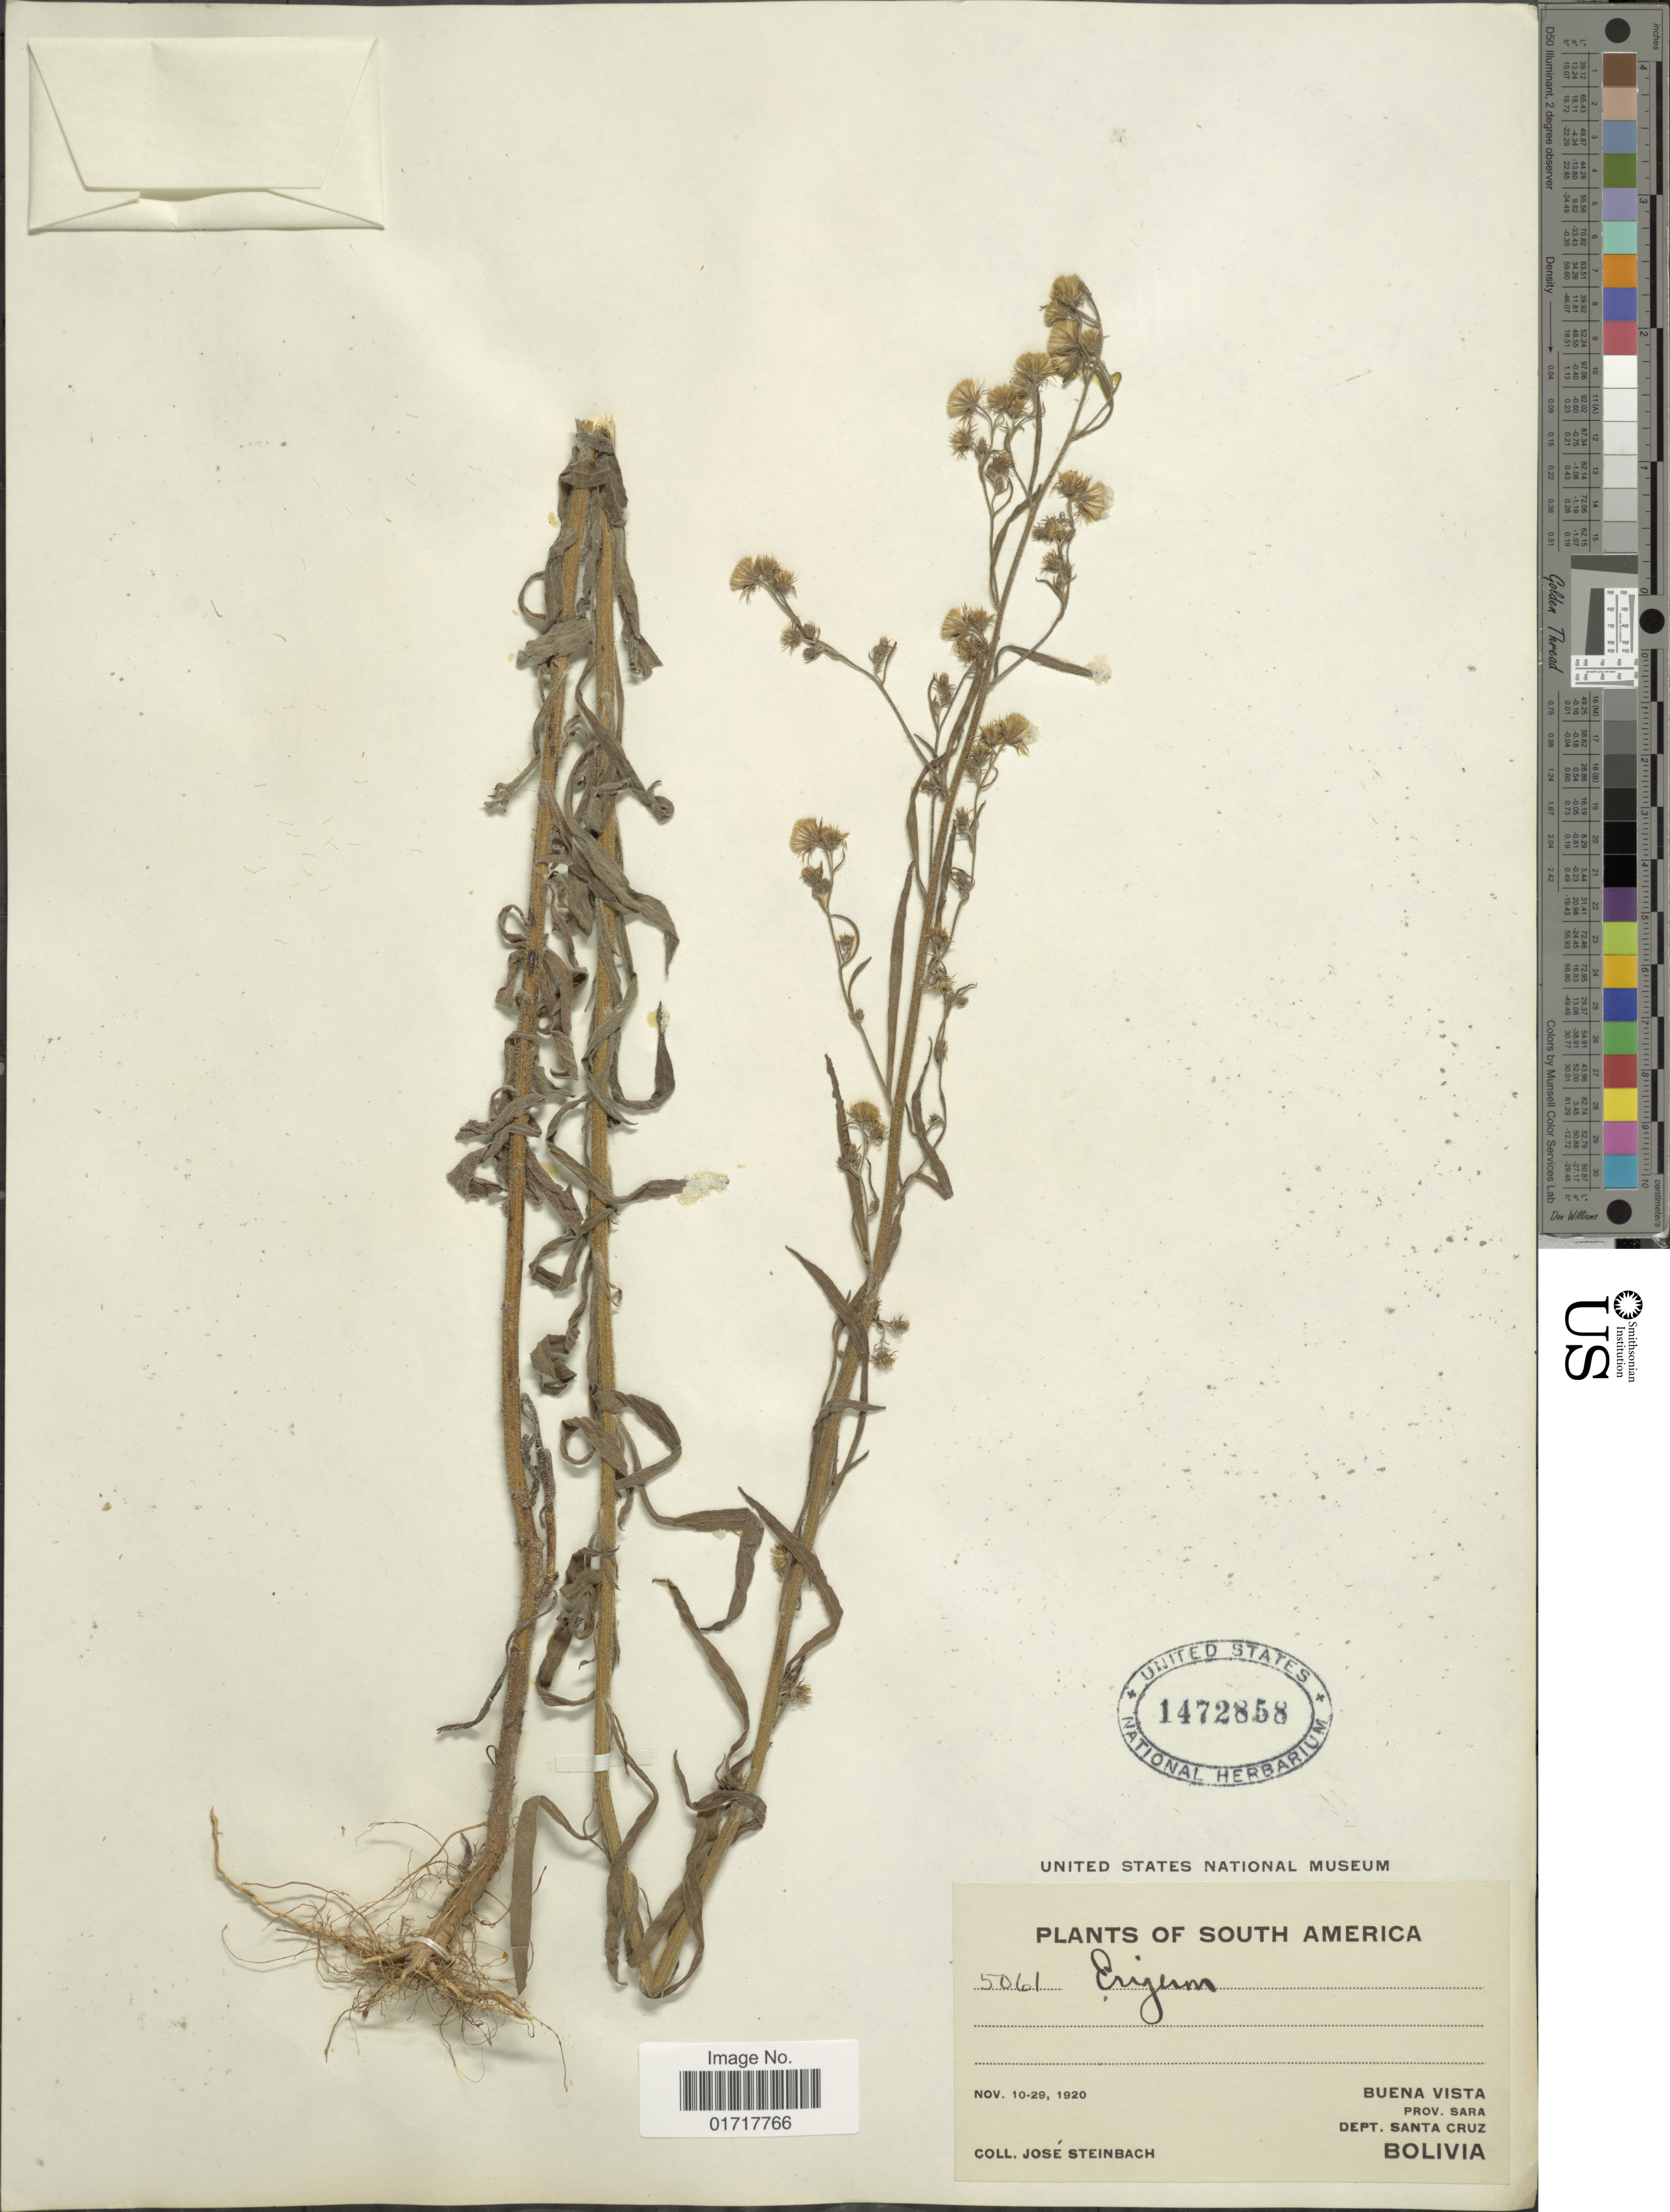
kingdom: Plantae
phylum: Tracheophyta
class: Magnoliopsida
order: Asterales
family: Asteraceae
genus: Conyza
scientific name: Conyza sp.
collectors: J. Steinbach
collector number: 5061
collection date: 1920-11-10/1920-11-29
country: Bolivia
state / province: Santa Cruz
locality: Buena Vista, Prov. Sara, Dept. Santa Cruz. Bolivia.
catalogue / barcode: US 1472858